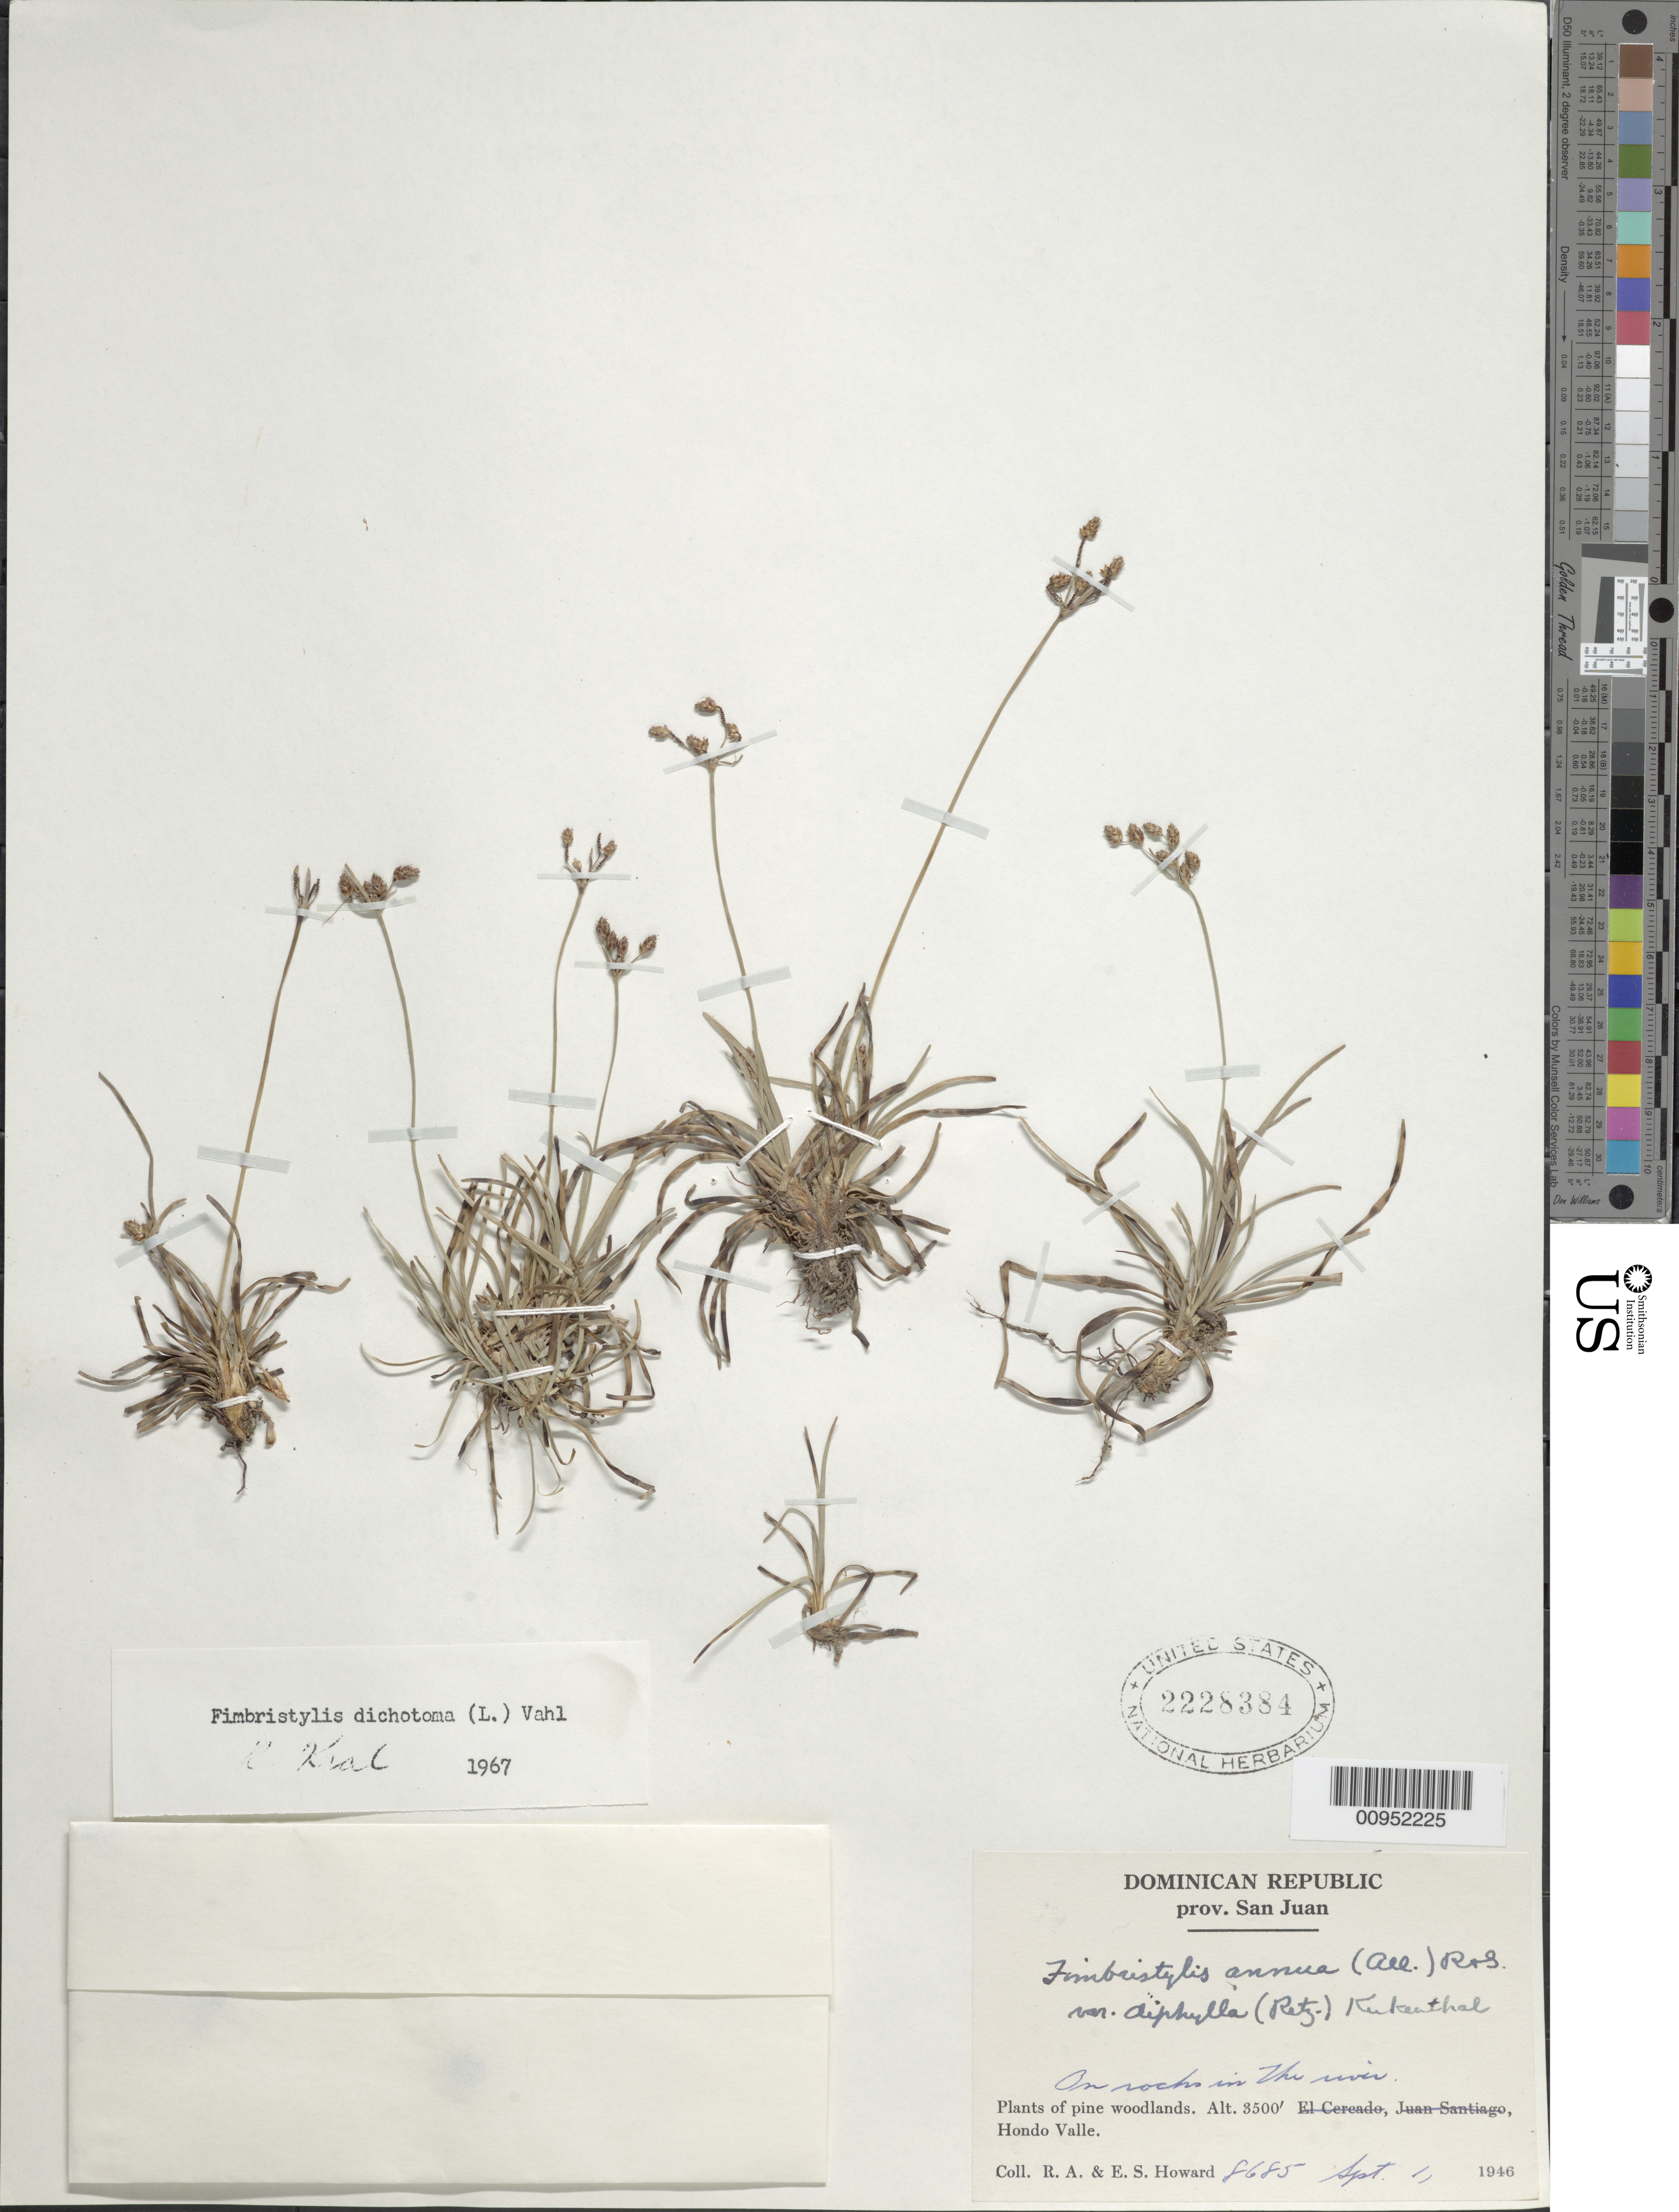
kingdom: Plantae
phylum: Tracheophyta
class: Liliopsida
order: Poales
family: Cyperaceae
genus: Fimbristylis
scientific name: Fimbristylis dichotoma subsp. dichotoma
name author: (L.) Vahl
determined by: Kral, Robert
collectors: R. A. Howard & E. S. Howard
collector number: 8685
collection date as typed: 11 Sep 1946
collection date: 1946-09-11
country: Dominican Republic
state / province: San Juan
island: Hispaniola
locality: Hondo Valley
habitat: On rocks in the river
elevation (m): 1067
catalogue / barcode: US 2228384